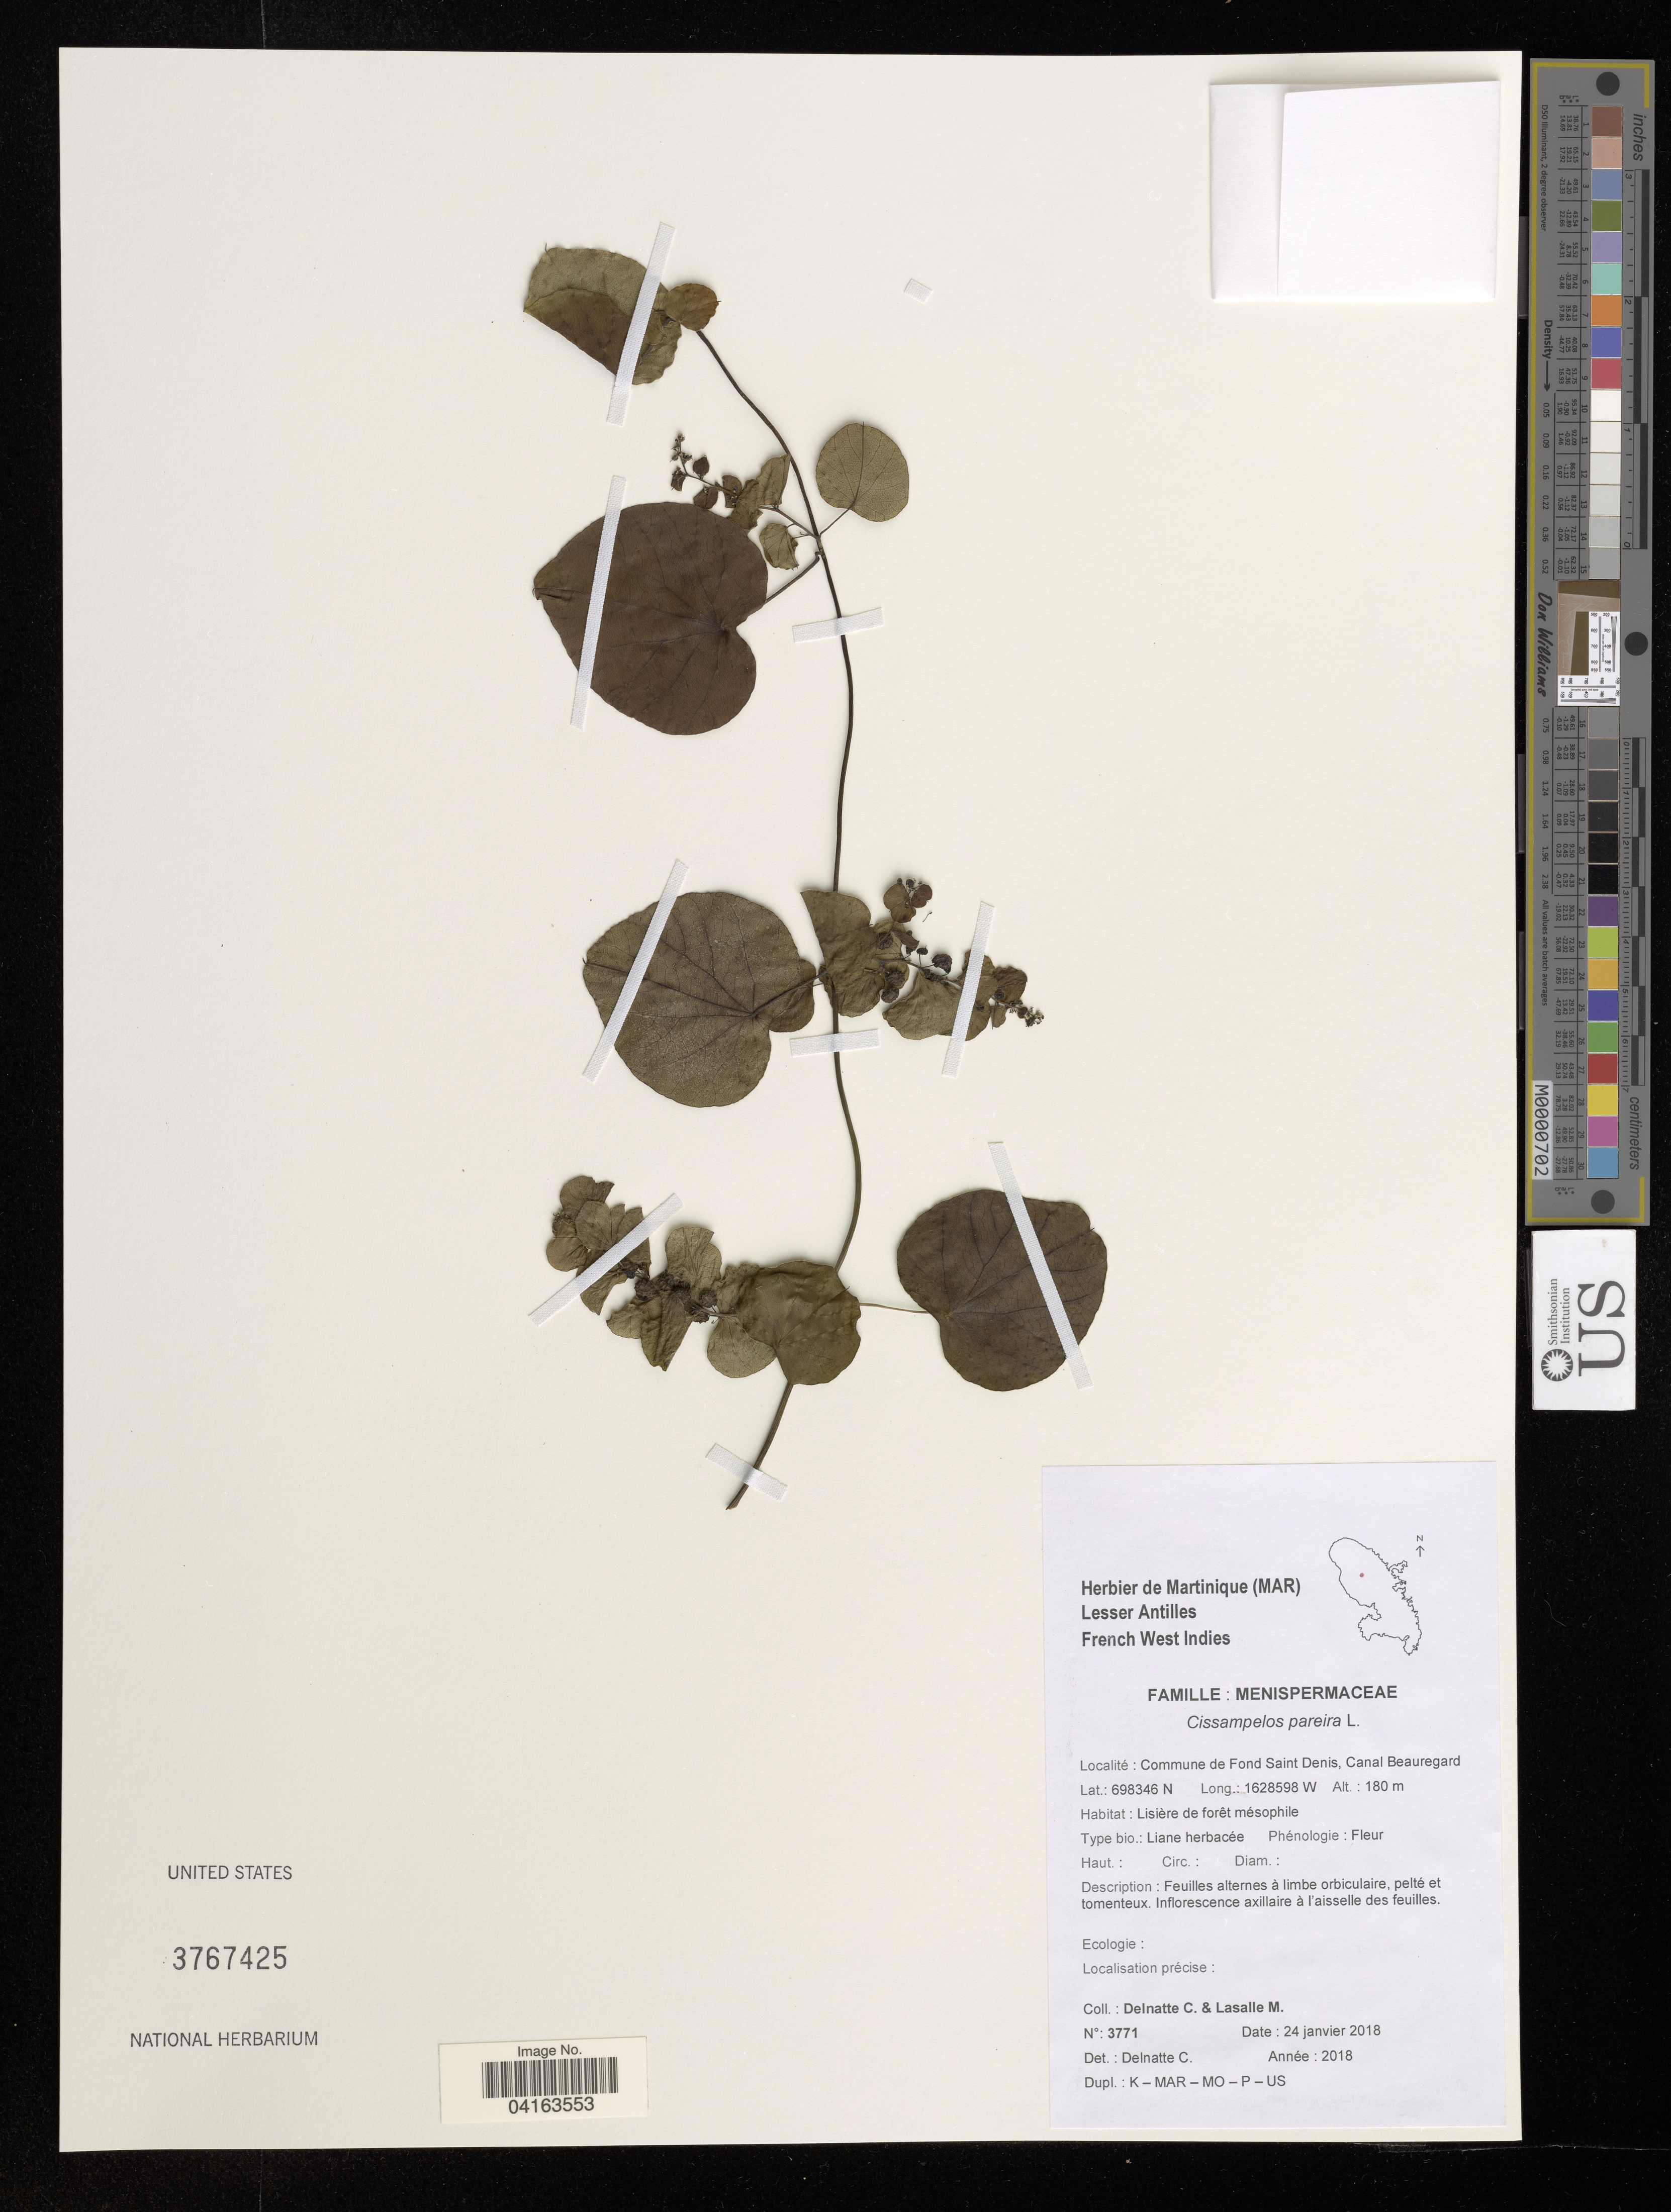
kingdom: Plantae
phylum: Tracheophyta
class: Magnoliopsida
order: Ranunculales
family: Menispermaceae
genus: Cissampelos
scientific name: Cissampelos pareira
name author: L.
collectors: C. Delnatte & M. Lasalle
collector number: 3771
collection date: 2018-01-24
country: Martinique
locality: Lesser Antilles. French West Indies. Commune de Fond Saint Denis, Canal Beauregard.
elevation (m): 180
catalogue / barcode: US 3767425